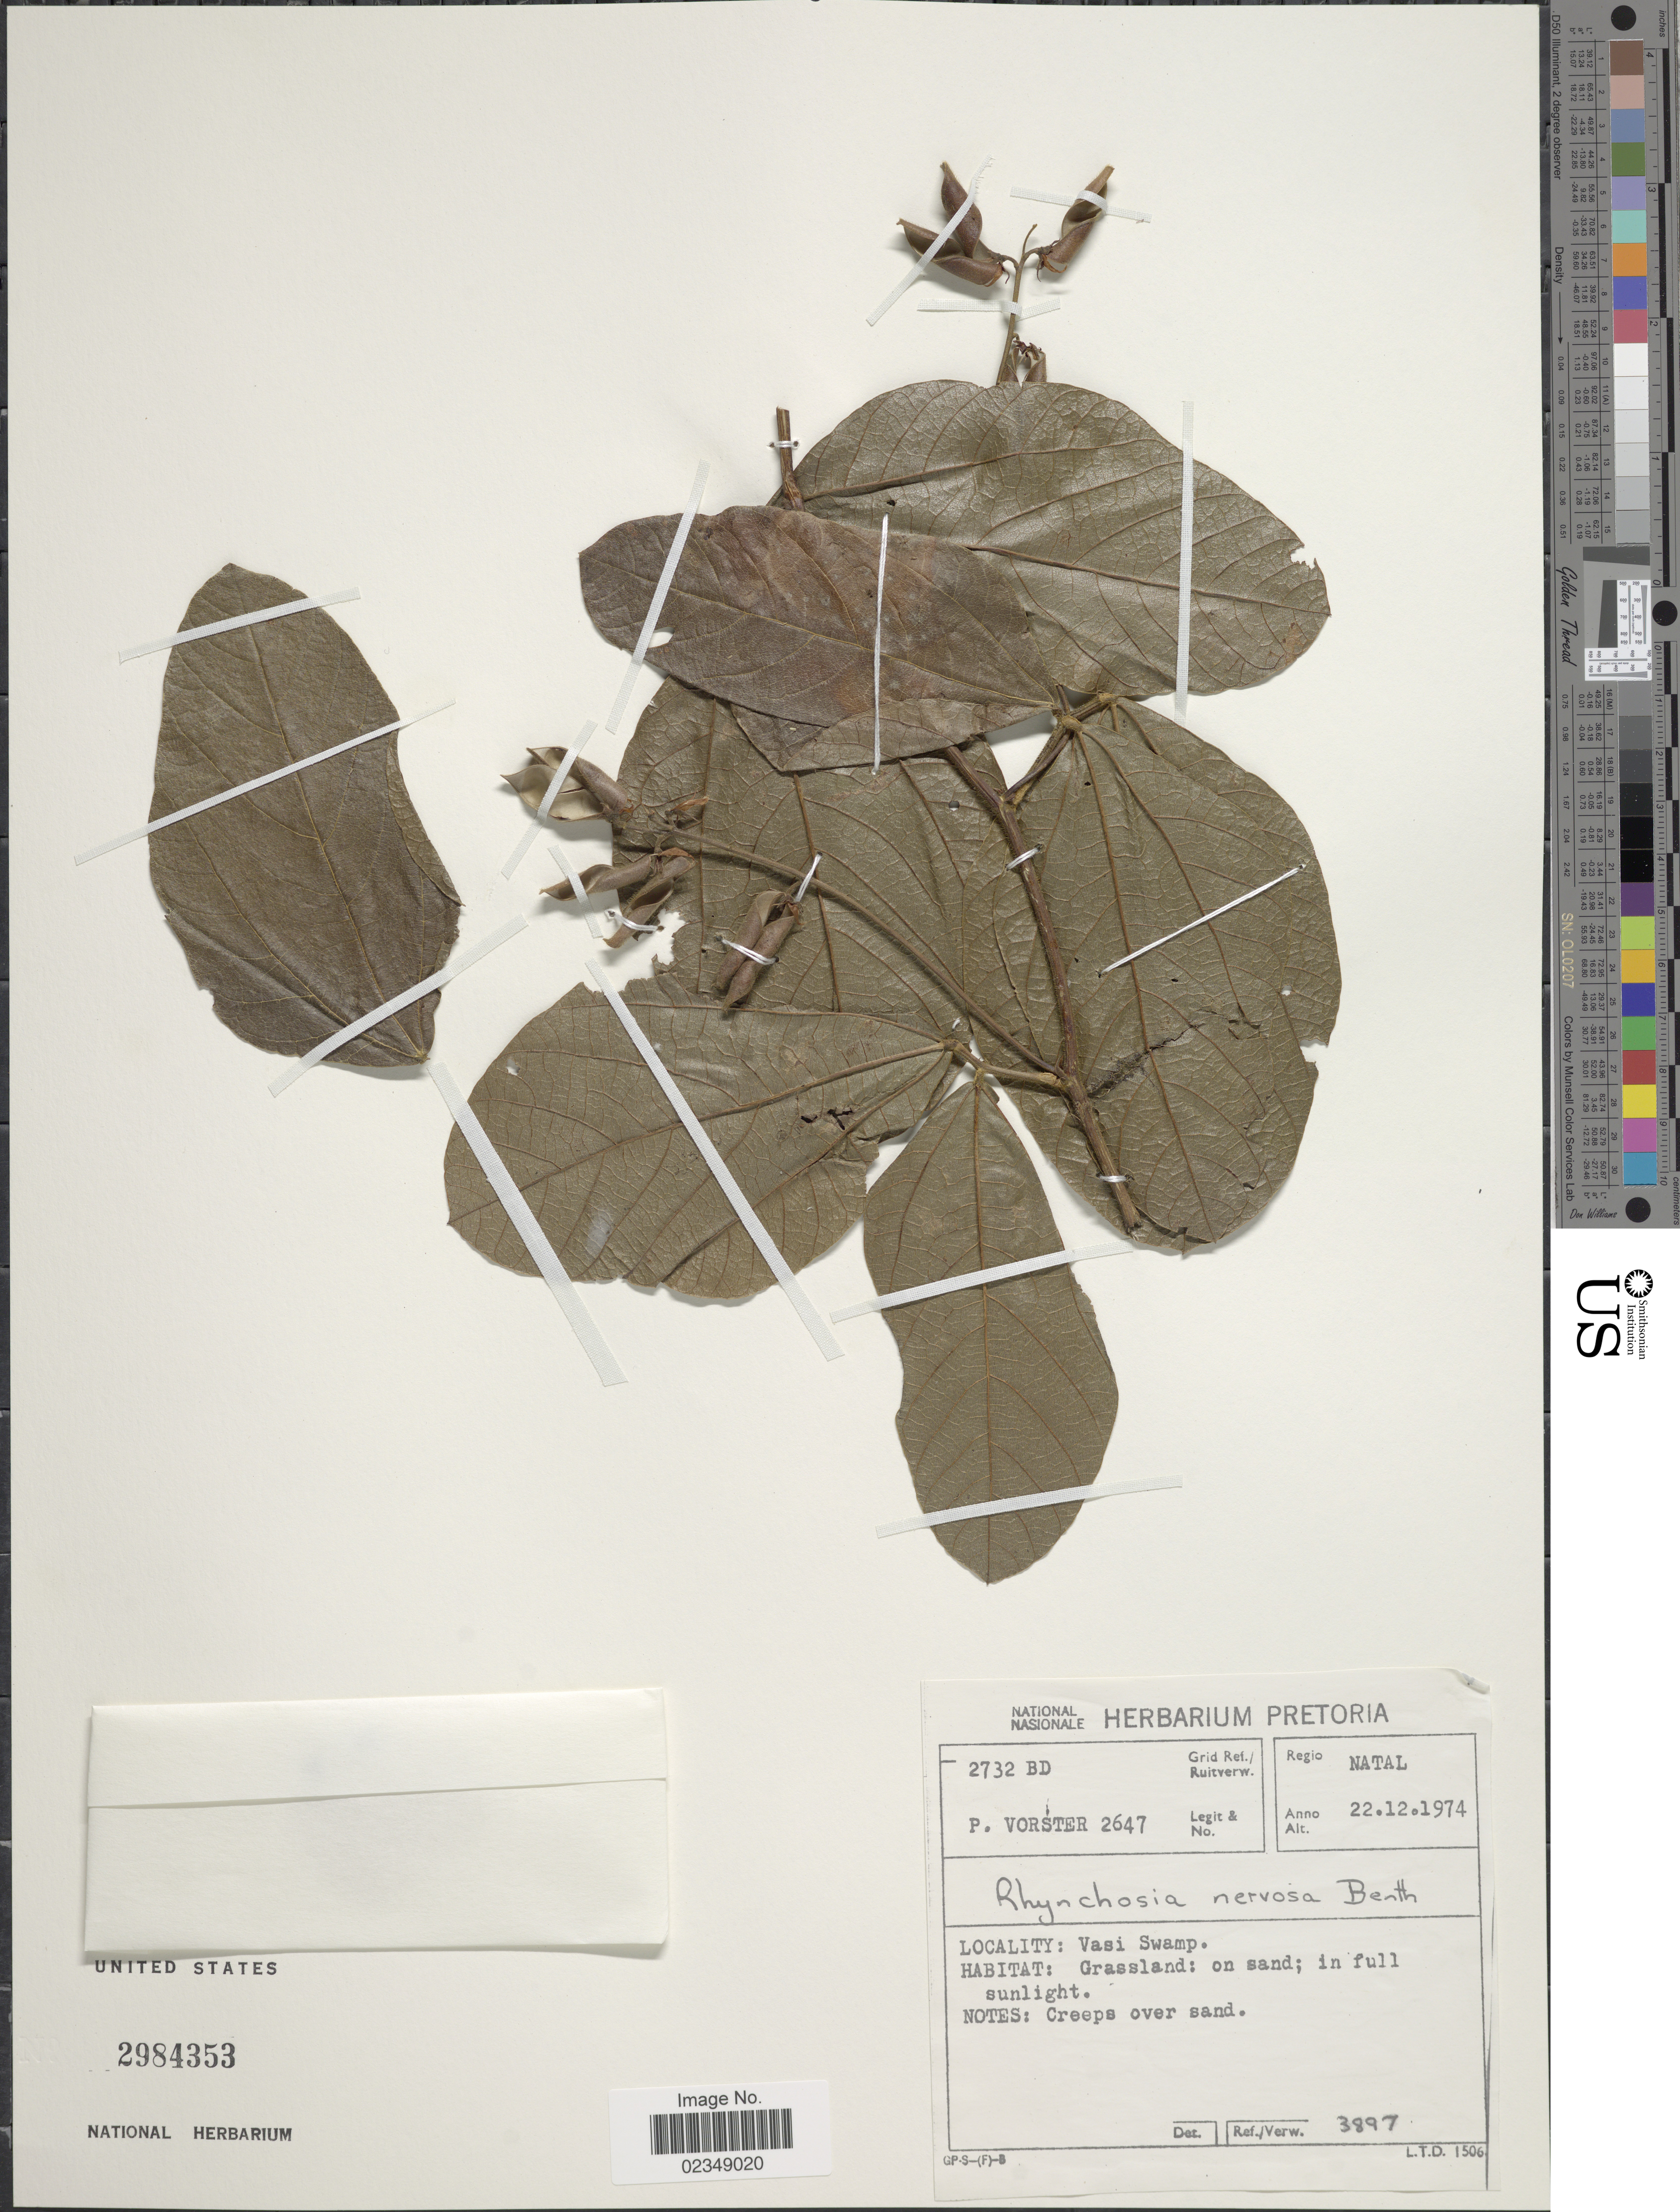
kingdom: Plantae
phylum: Tracheophyta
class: Magnoliopsida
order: Fabales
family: Fabaceae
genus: Rhynchosia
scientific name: Rhynchosia nervosa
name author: Benth. ex Harv.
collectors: P. Vorster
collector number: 2647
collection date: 1974-12-22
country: South Africa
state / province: KwaZulu-Natal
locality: Regio Natal, Vasi Swamp, Grassland: on sand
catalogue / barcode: US 2984353